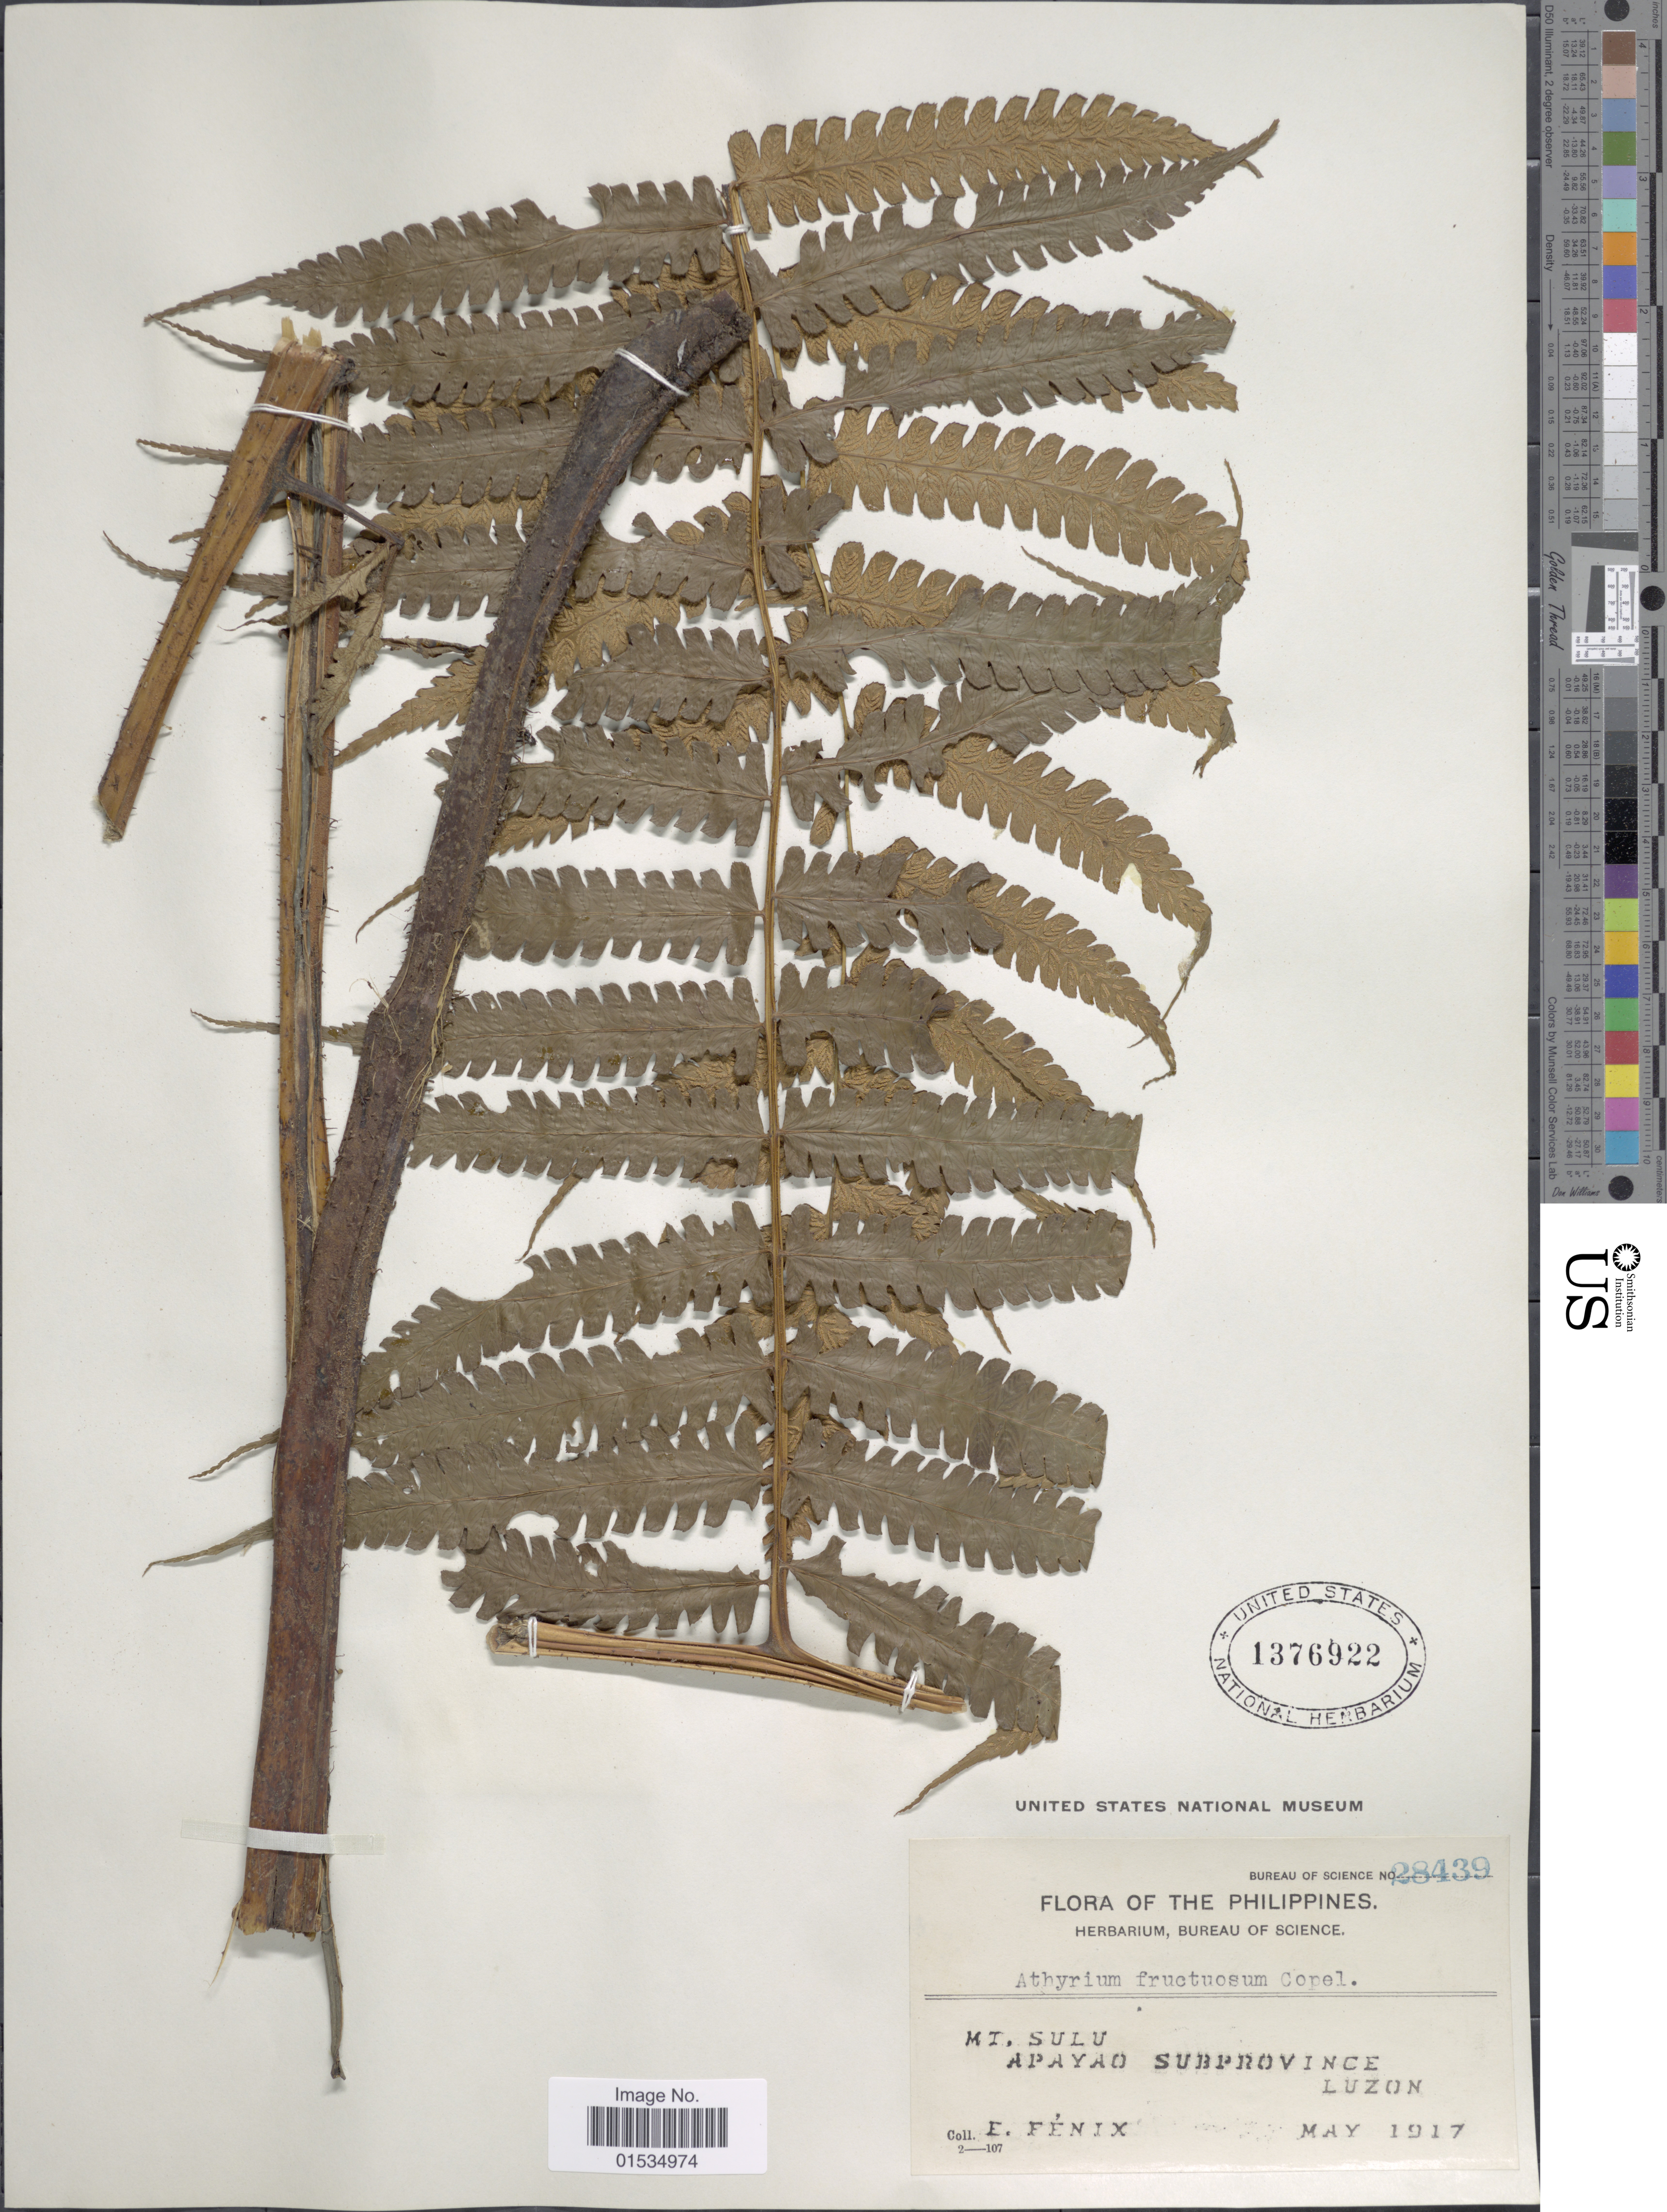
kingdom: Plantae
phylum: Tracheophyta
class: Polypodiopsida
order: Polypodiales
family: Athyriaceae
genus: Diplazium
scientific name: Diplazium fructuosum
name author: Copel.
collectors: E. Fenix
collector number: Bureau of Science 28439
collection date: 1917-05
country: Philippines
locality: Mt. Sulu, Apayao Subprovince, Luzon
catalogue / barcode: US 1376922